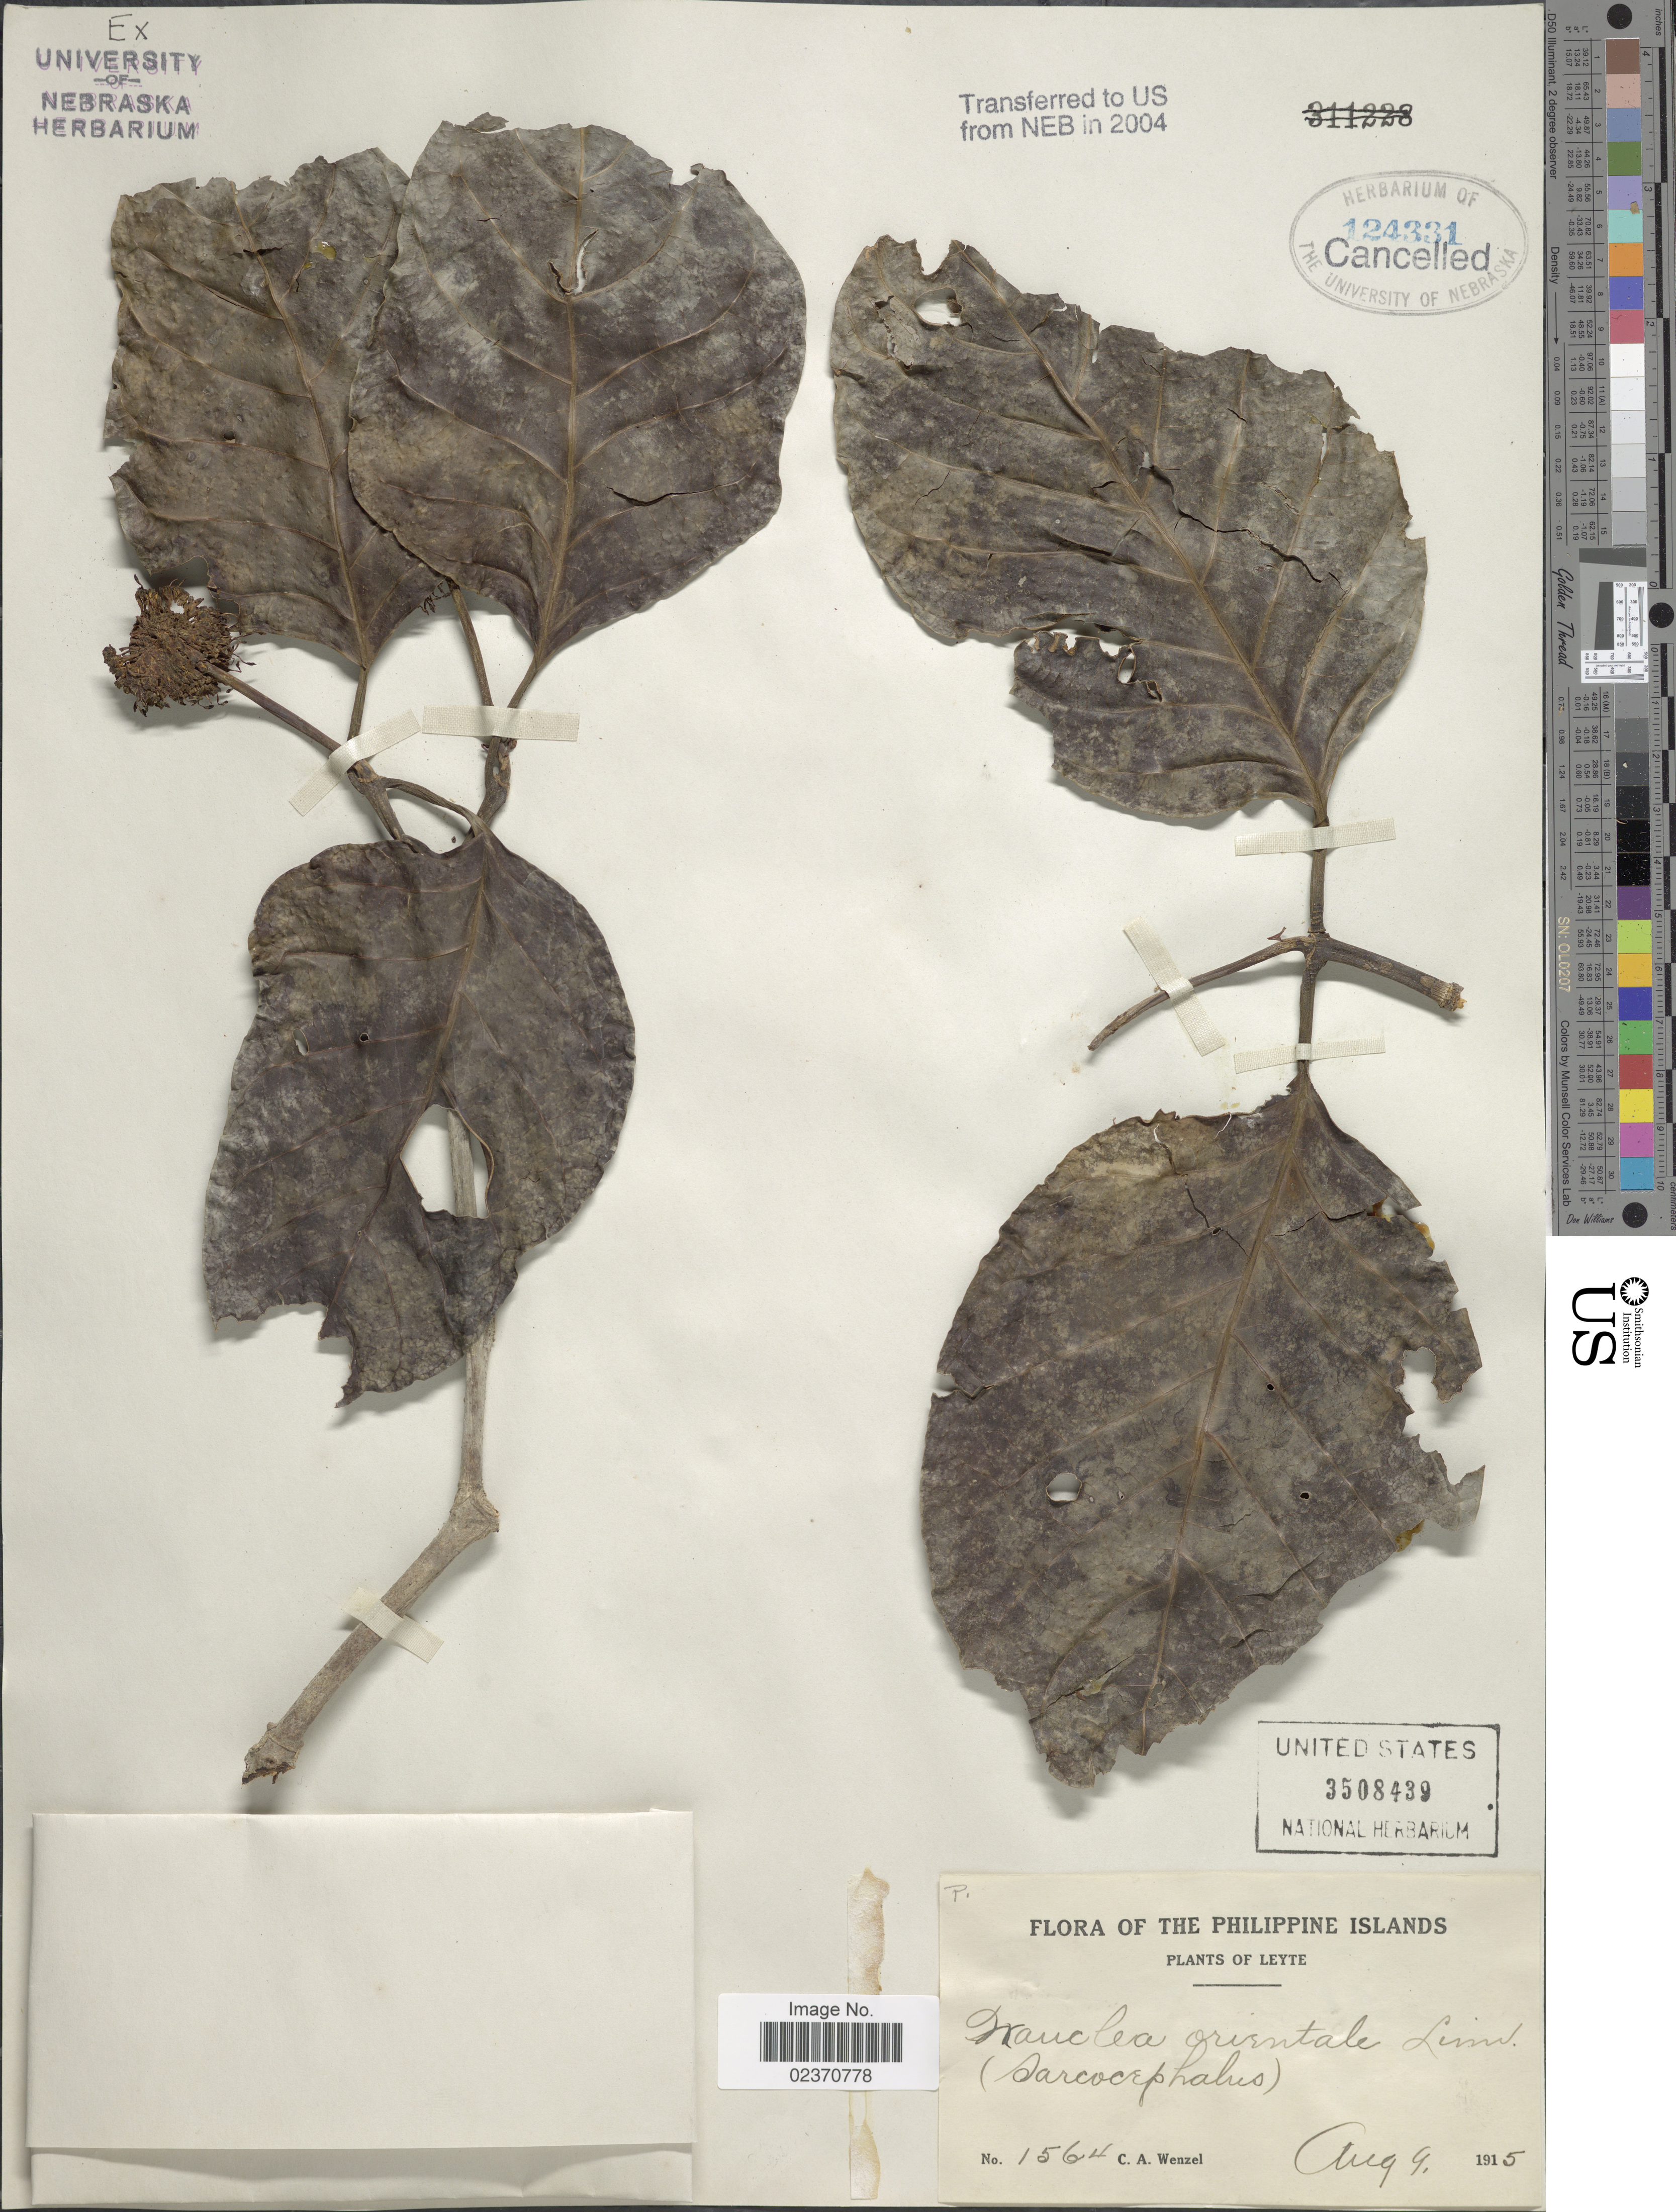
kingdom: Plantae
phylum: Tracheophyta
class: Magnoliopsida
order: Gentianales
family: Rubiaceae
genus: Nauclea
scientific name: Nauclea orientalis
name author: (L.) L.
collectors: C. Wenzel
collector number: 1564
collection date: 1915-08-09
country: Philippines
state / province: Eastern Visayas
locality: Leyte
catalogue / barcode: US 3508439